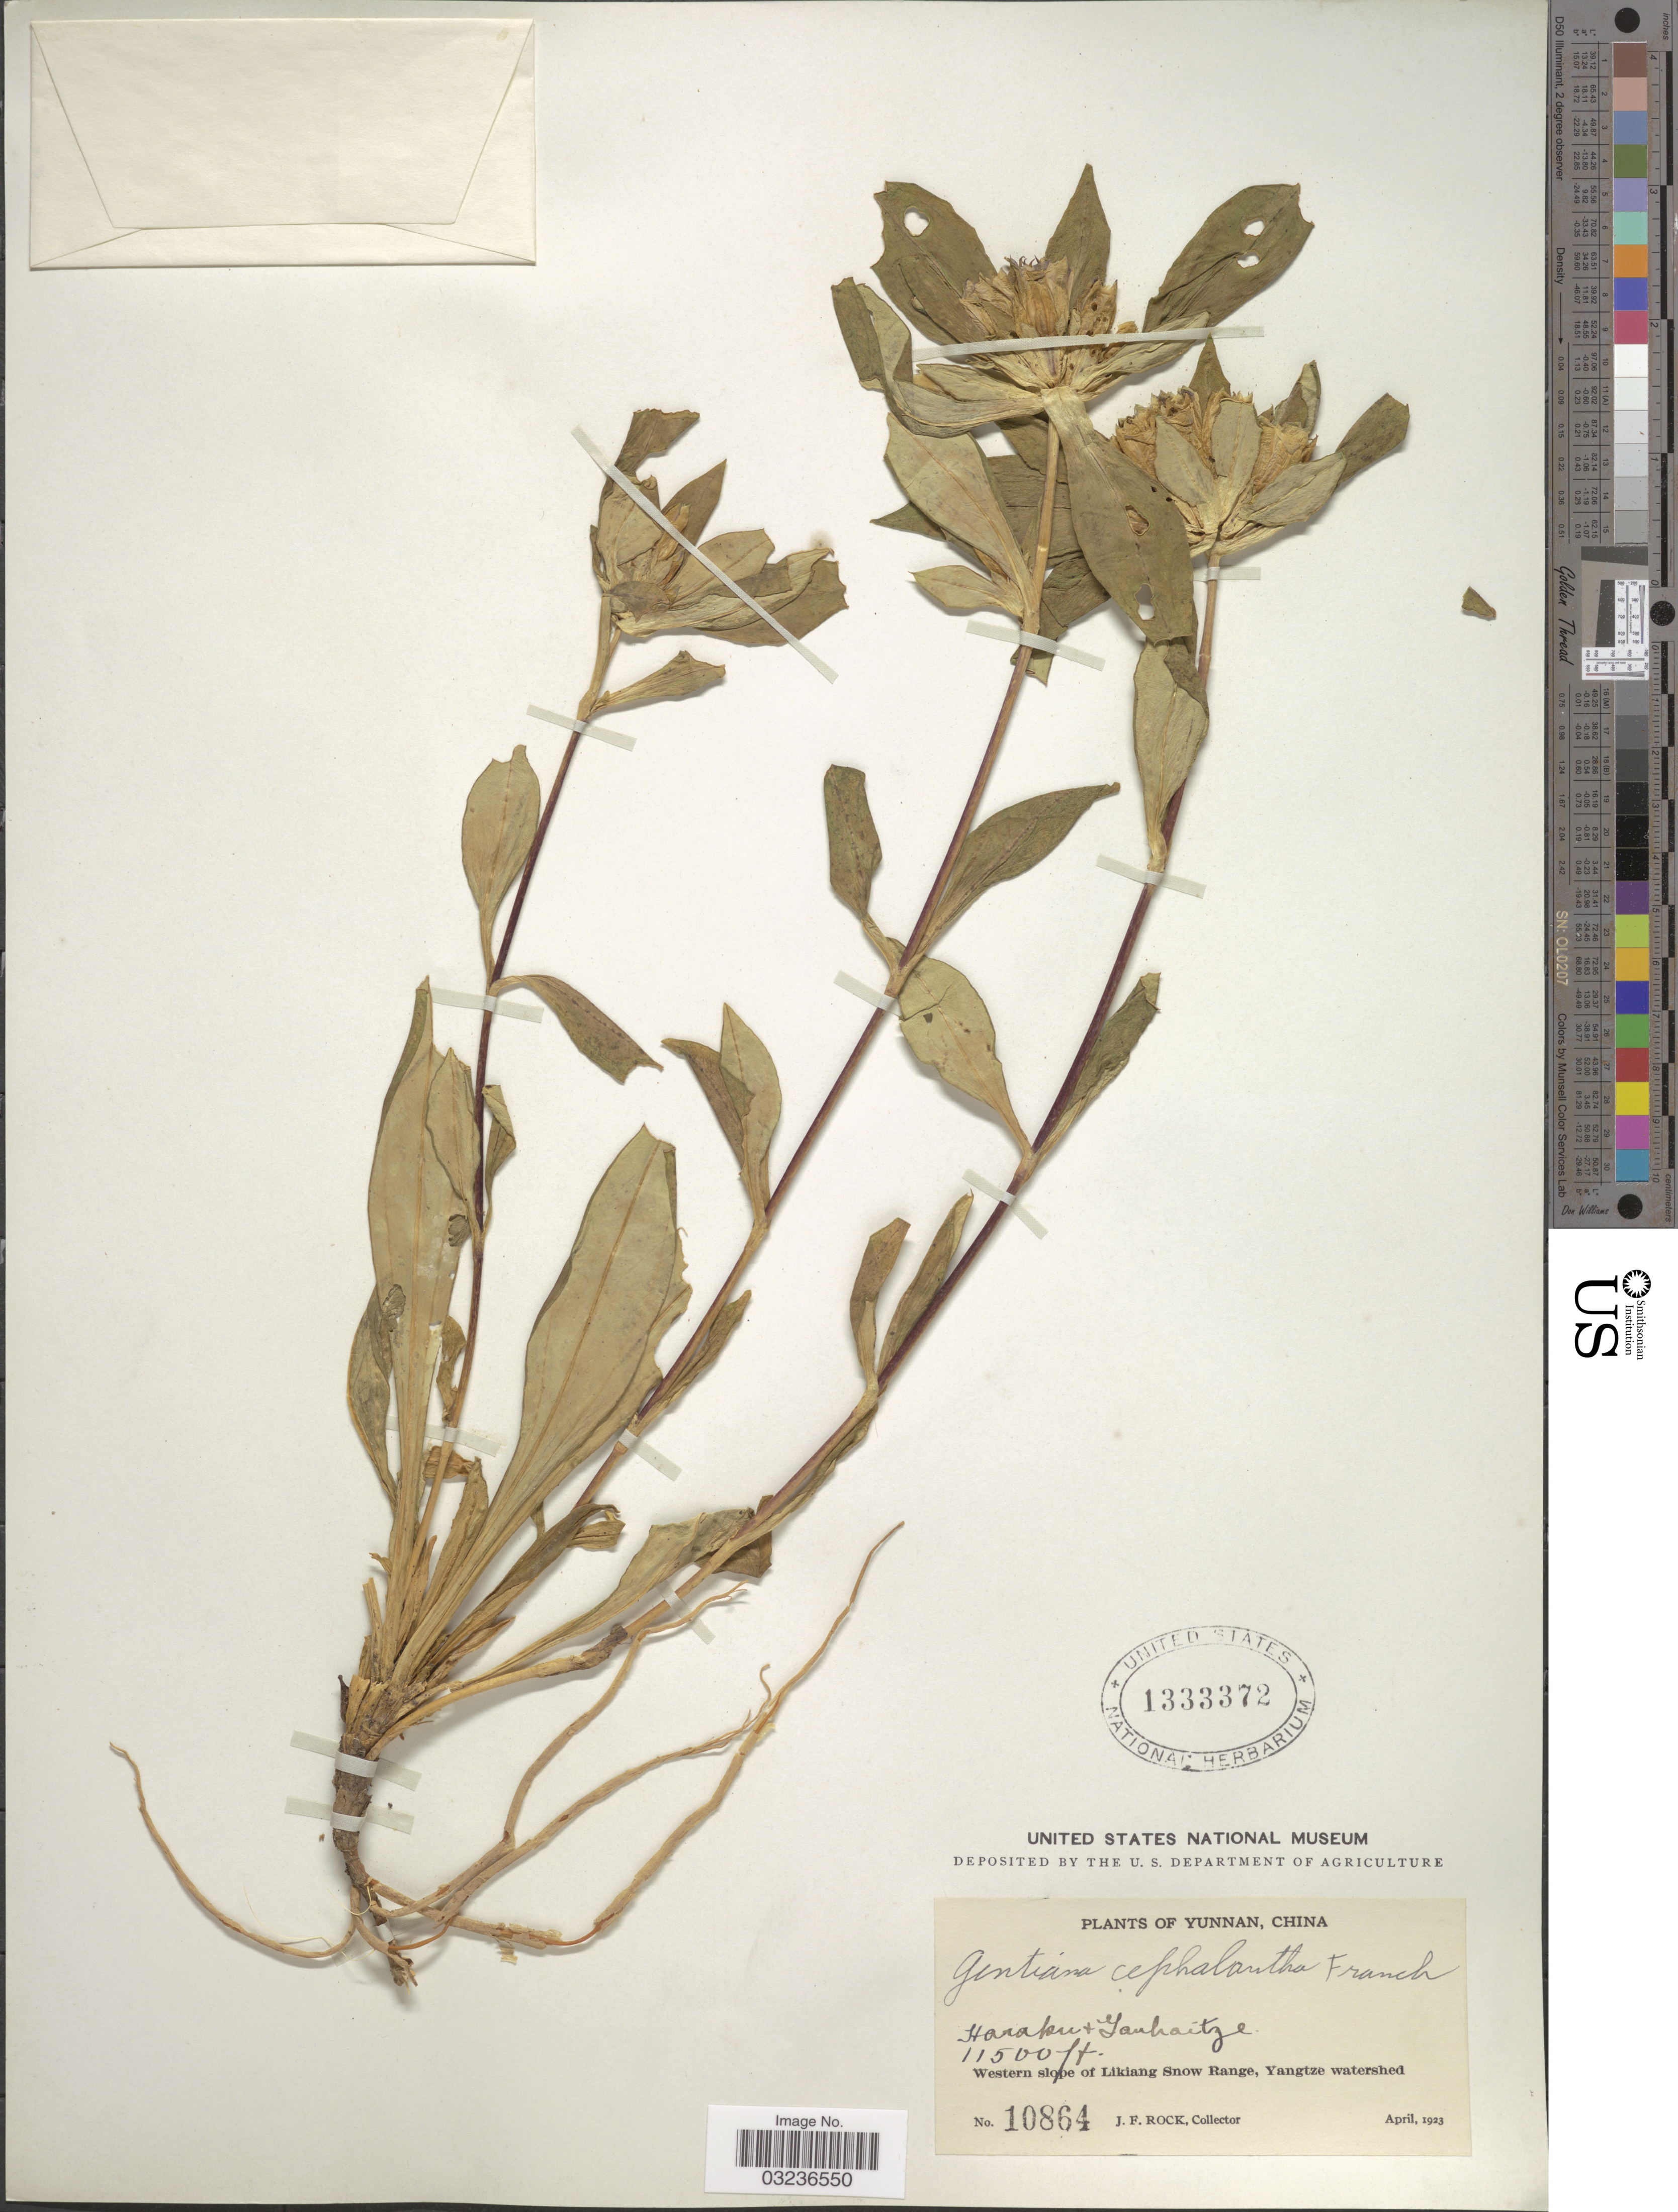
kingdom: Plantae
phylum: Tracheophyta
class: Magnoliopsida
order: Gentianales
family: Gentianaceae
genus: Gentiana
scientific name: Gentiana cephalantha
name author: Franch.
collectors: J. Rock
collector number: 10864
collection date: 1923-04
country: China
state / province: Yunnan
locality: Haraku & Yanhaitze. Western slope of Likiang Snow Range, Yangtze watershed.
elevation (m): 3505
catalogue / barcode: US 1333372